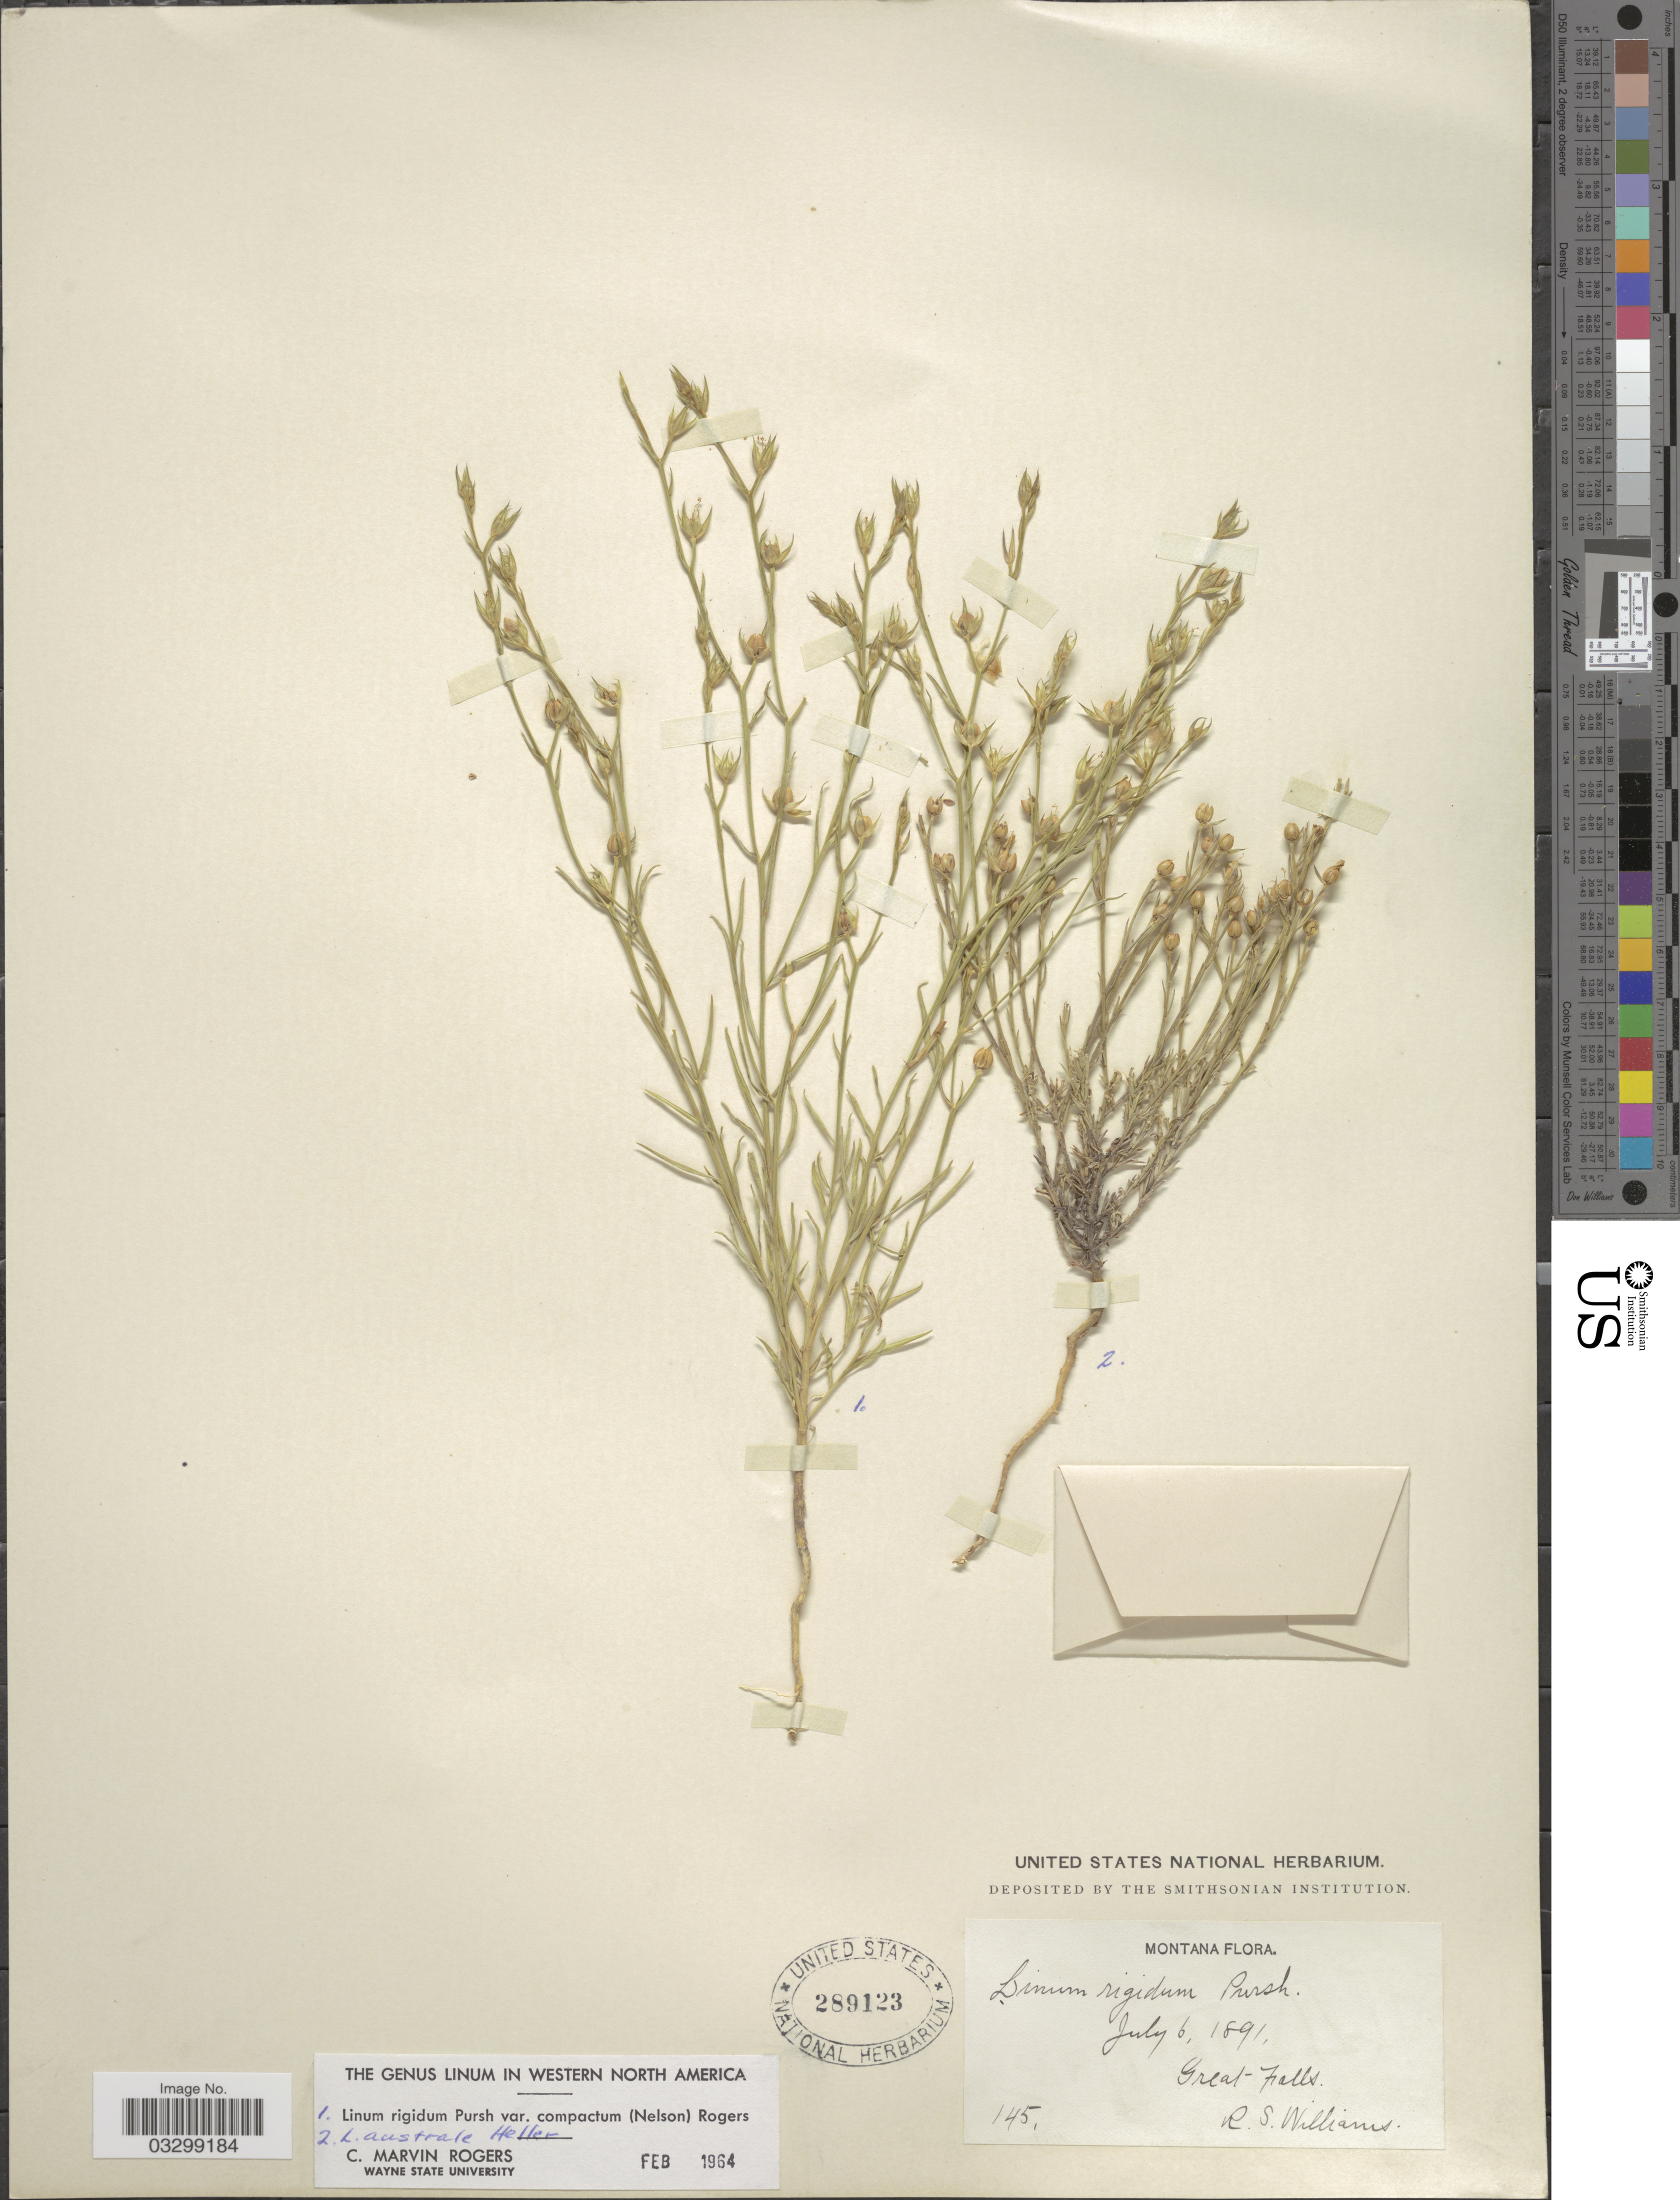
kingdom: Plantae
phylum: Tracheophyta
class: Magnoliopsida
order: Malpighiales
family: Linaceae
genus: Linum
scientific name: Linum rigidum var. compactum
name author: (A. Nelson) C.M. Rogers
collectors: R. S. Williams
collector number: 145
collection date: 1891-07-06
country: United States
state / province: Montana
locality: Great Falls.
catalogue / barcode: US 289123